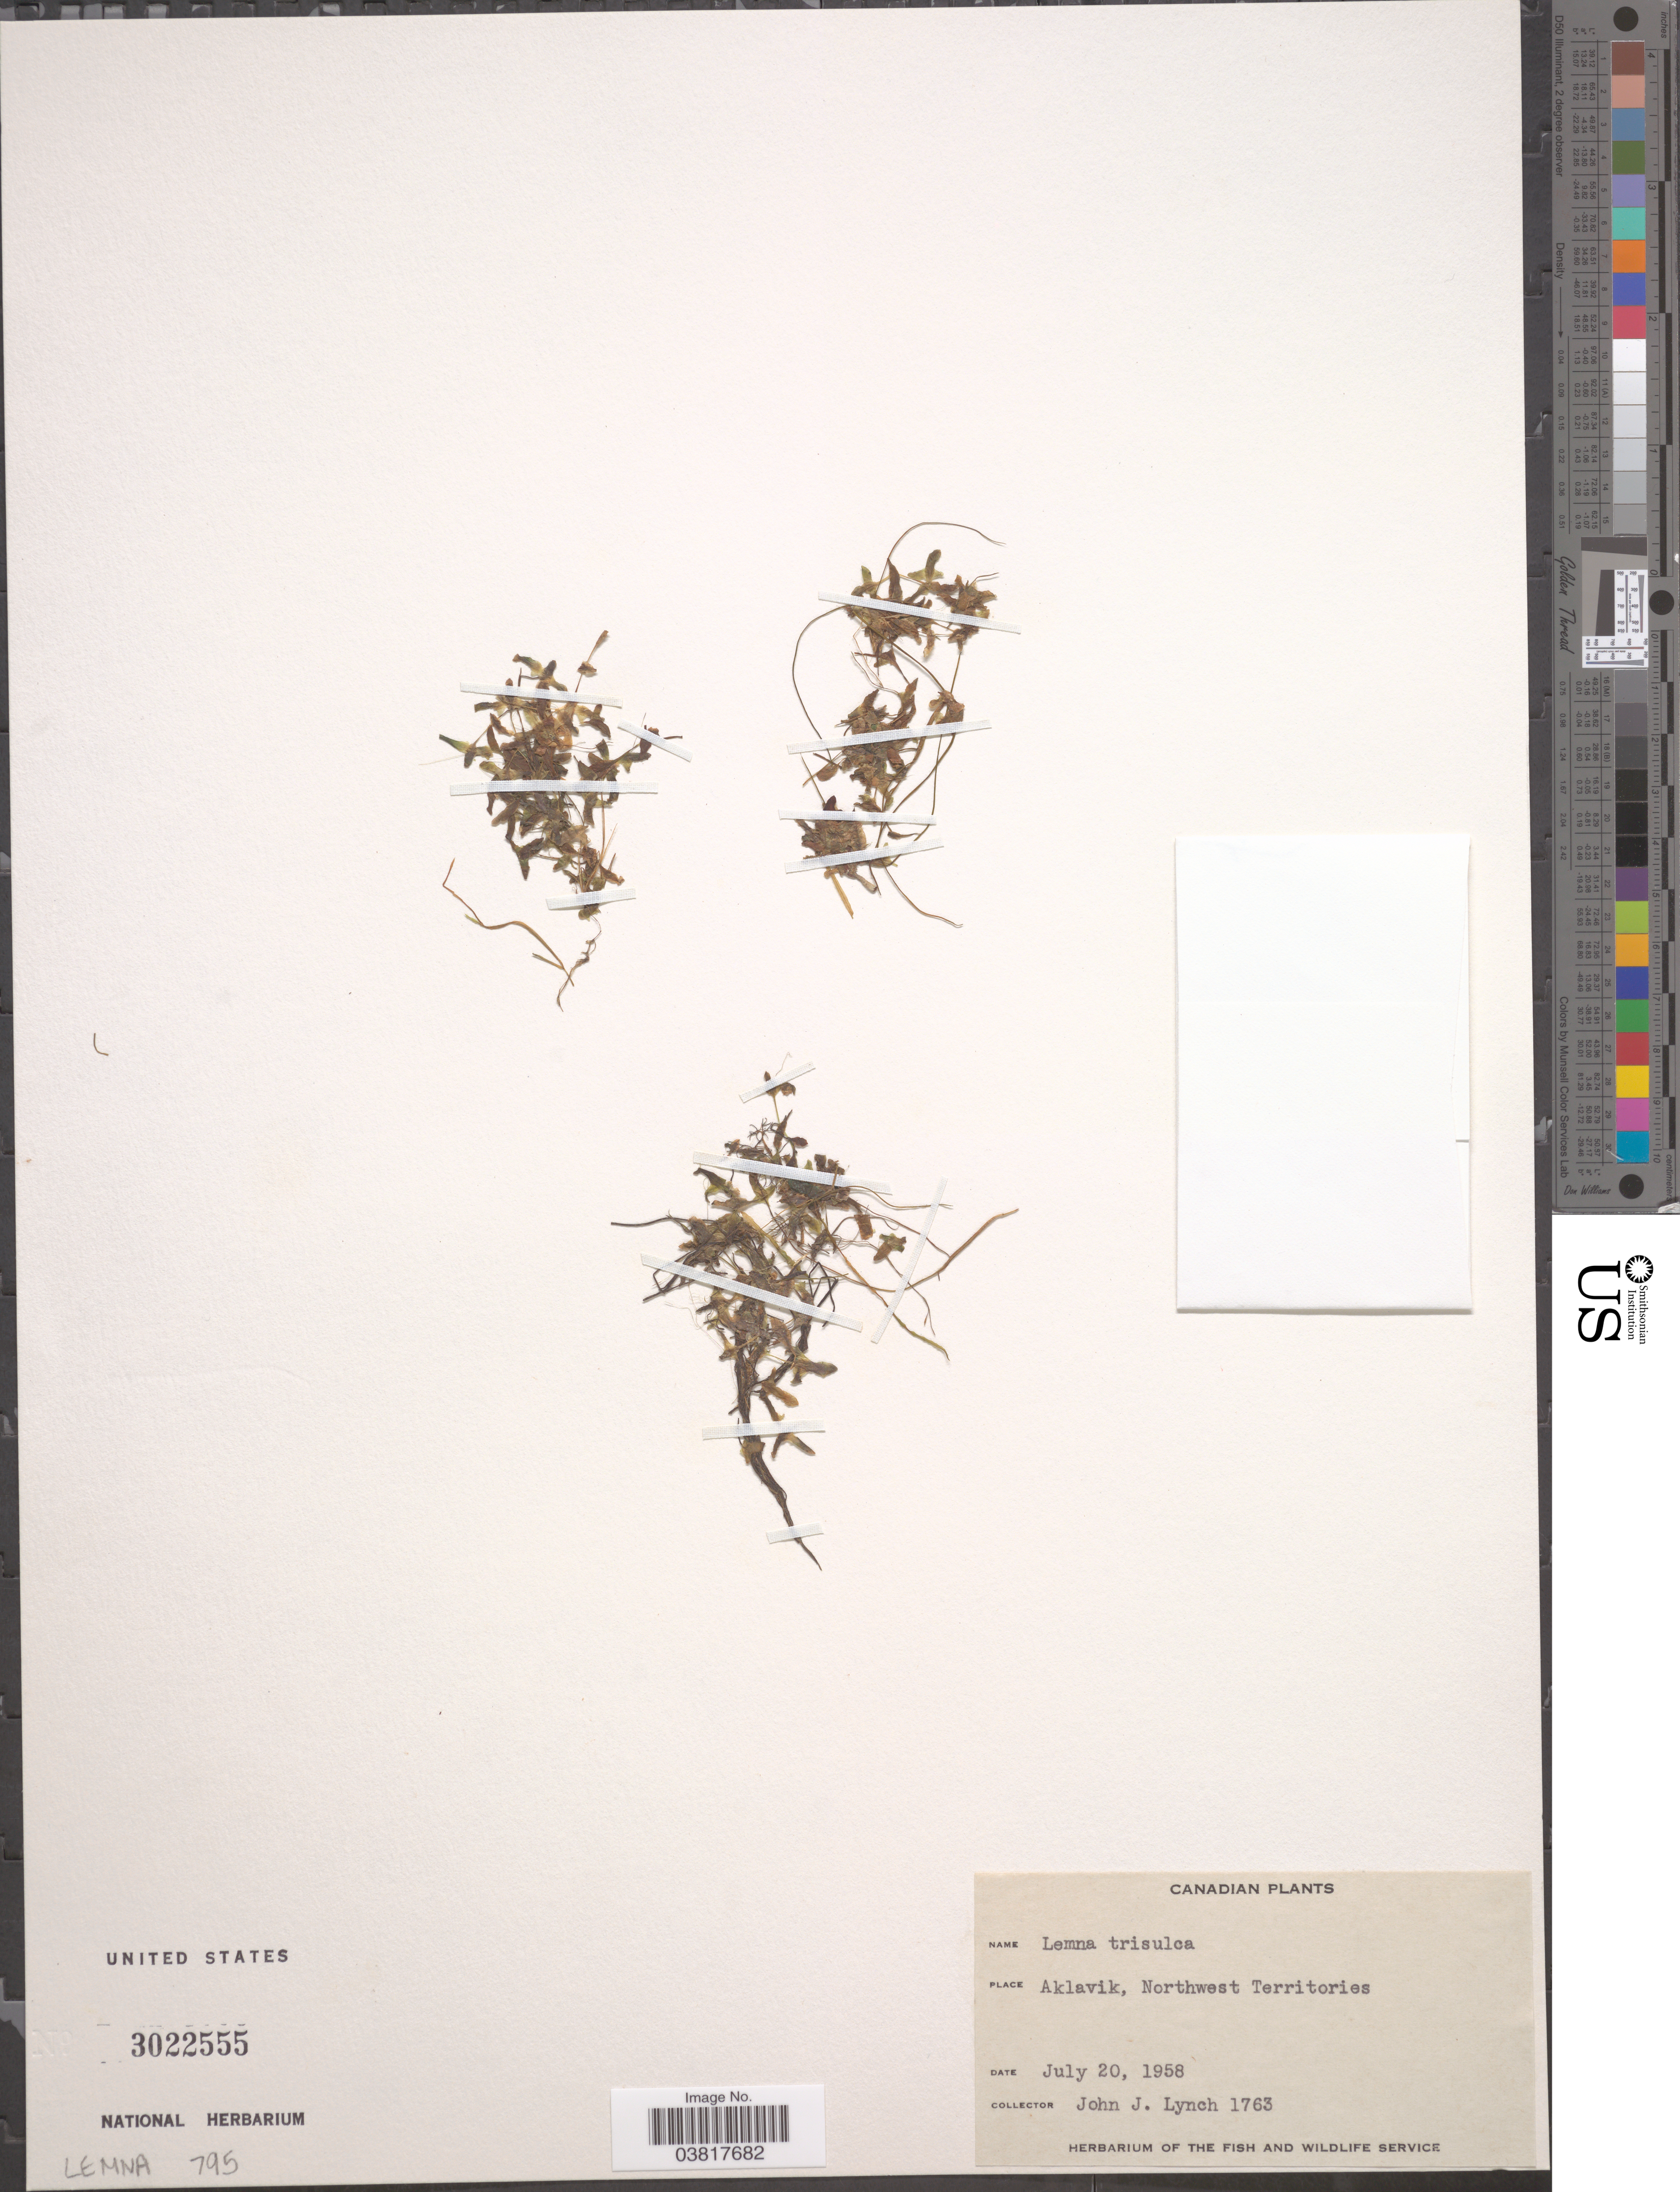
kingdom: Plantae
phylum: Tracheophyta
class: Liliopsida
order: Alismatales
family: Araceae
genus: Lemna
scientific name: Lemna trisulca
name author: L.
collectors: J. Lynch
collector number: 1763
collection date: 1958-07-20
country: Canada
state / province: Northwest Territories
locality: Aklavik.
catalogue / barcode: US 3022555